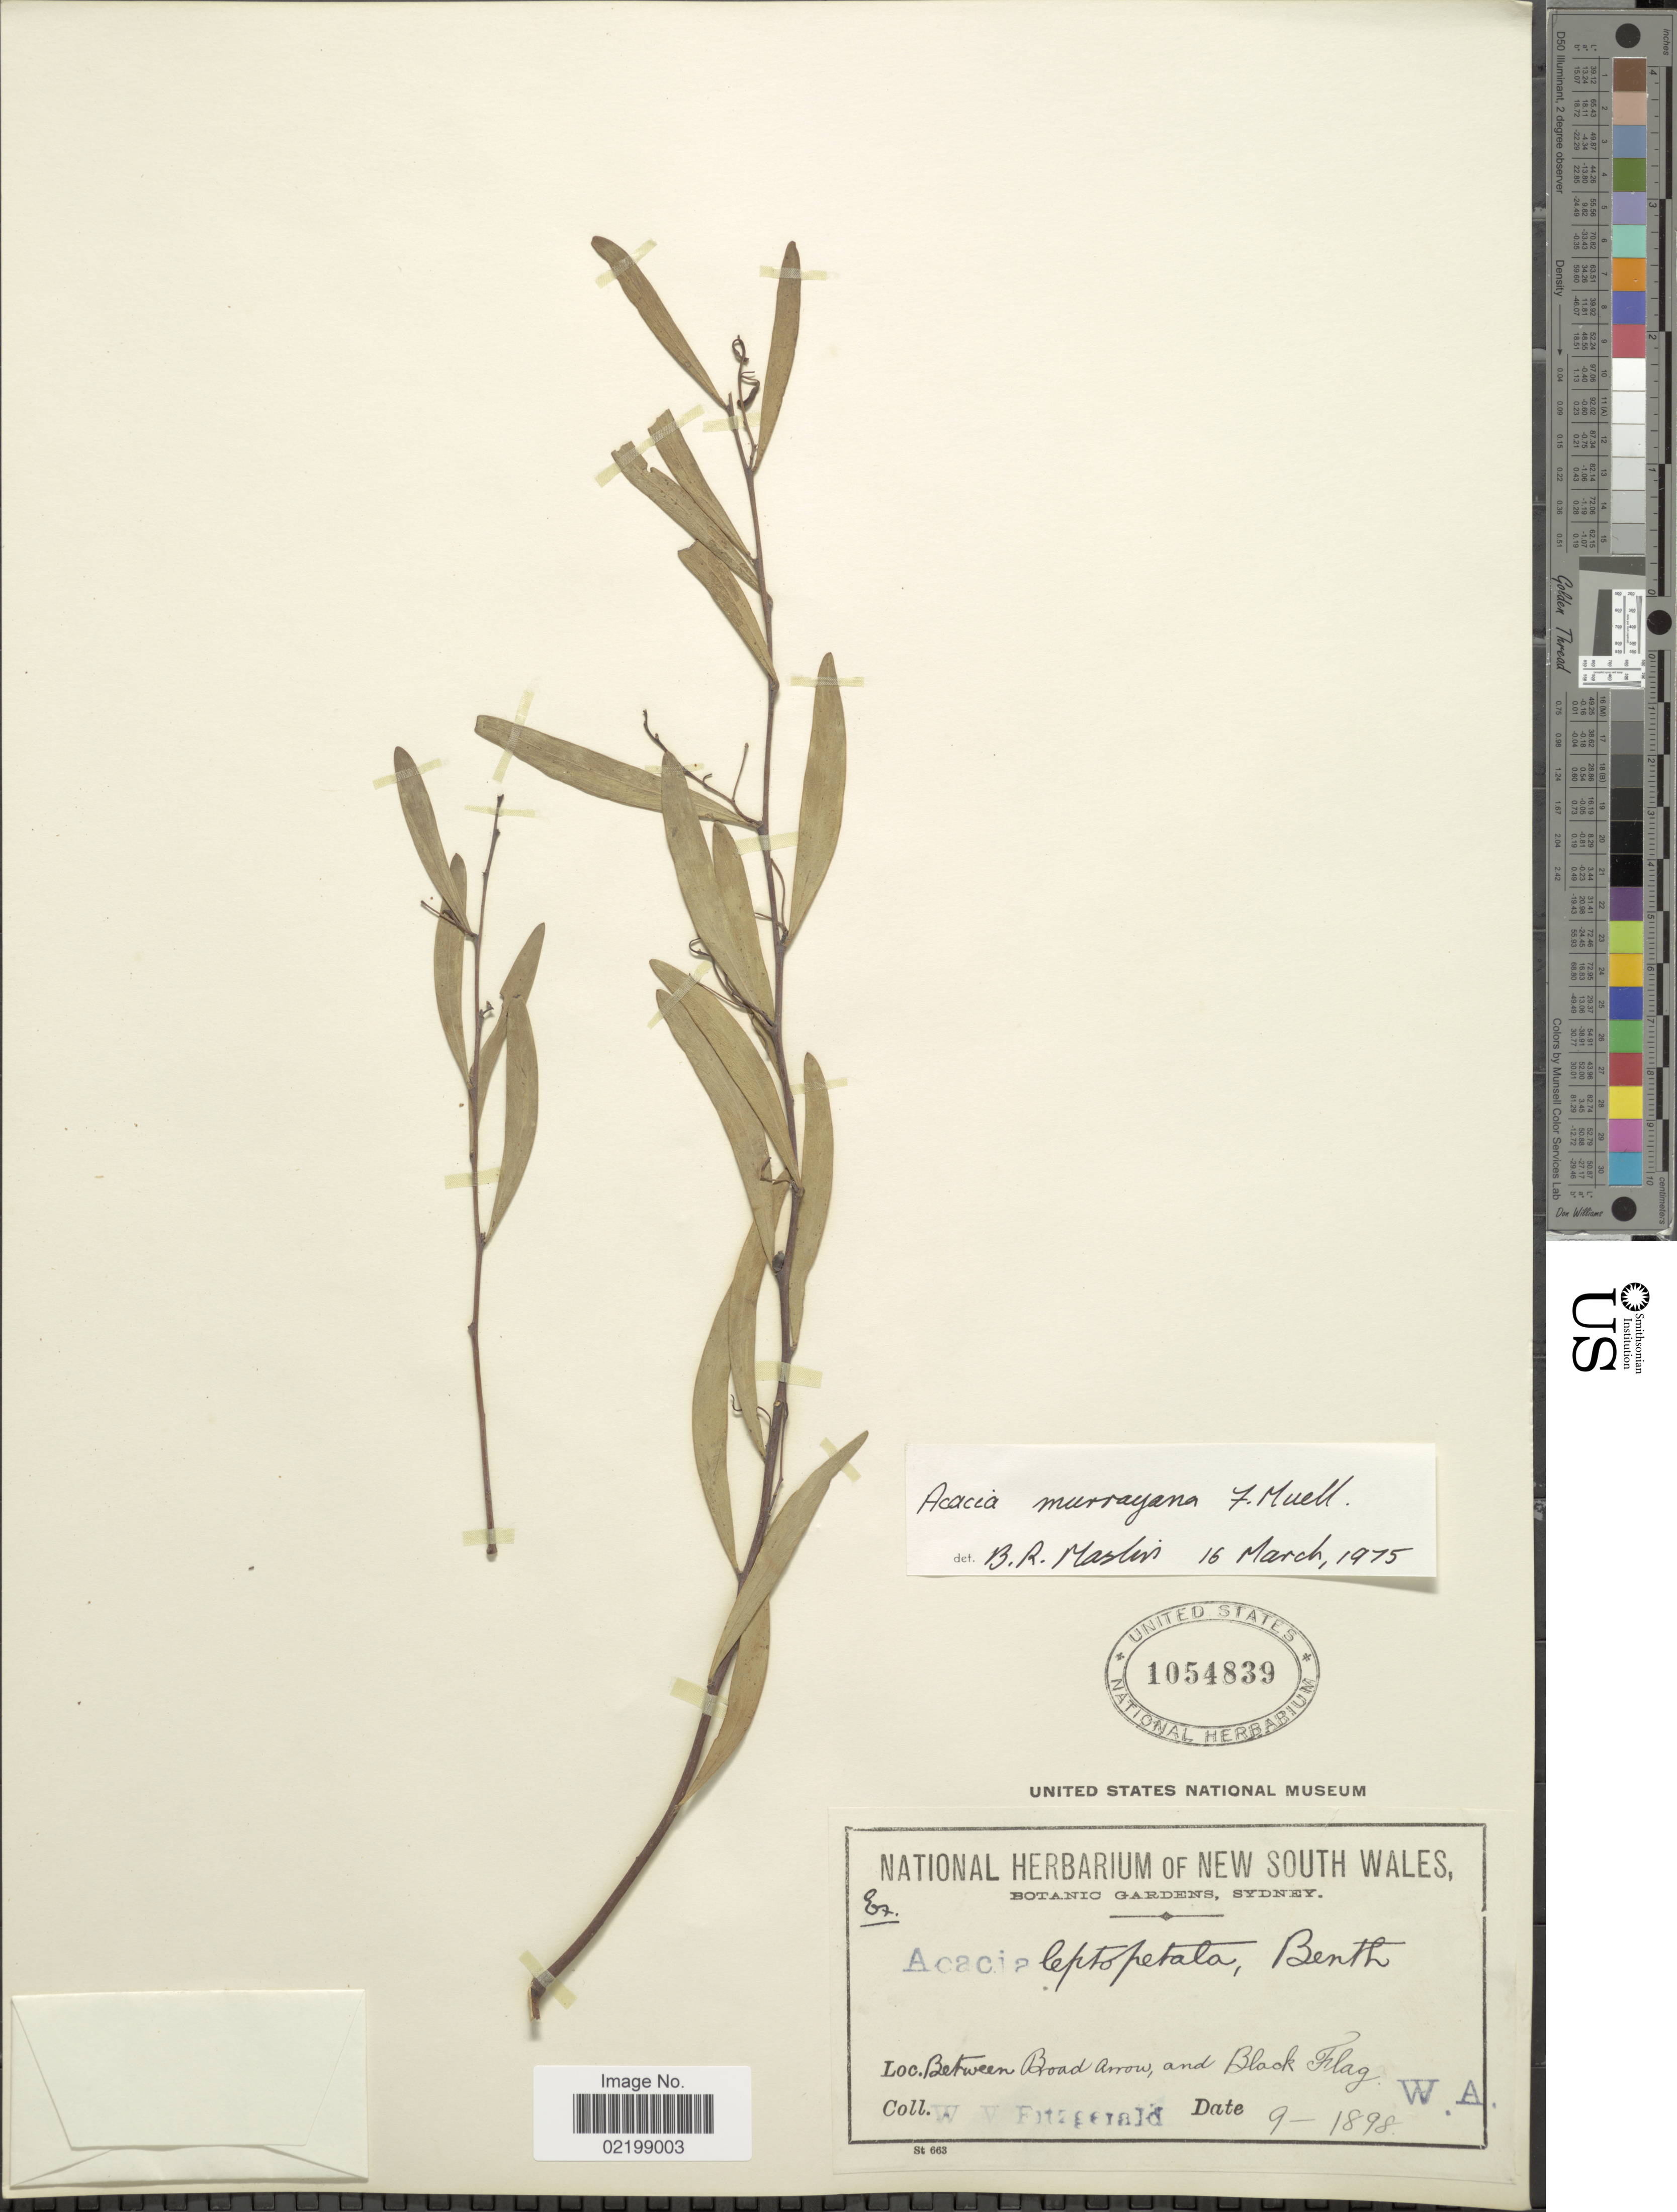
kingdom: Plantae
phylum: Tracheophyta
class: Magnoliopsida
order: Fabales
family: Fabaceae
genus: Acacia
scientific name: Acacia murrayana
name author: Benth.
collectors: W. Fitzgerald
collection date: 1898-09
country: Australia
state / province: Western Australia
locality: Between Broad Arrow and Black Flag, W.A.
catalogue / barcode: US 1054839